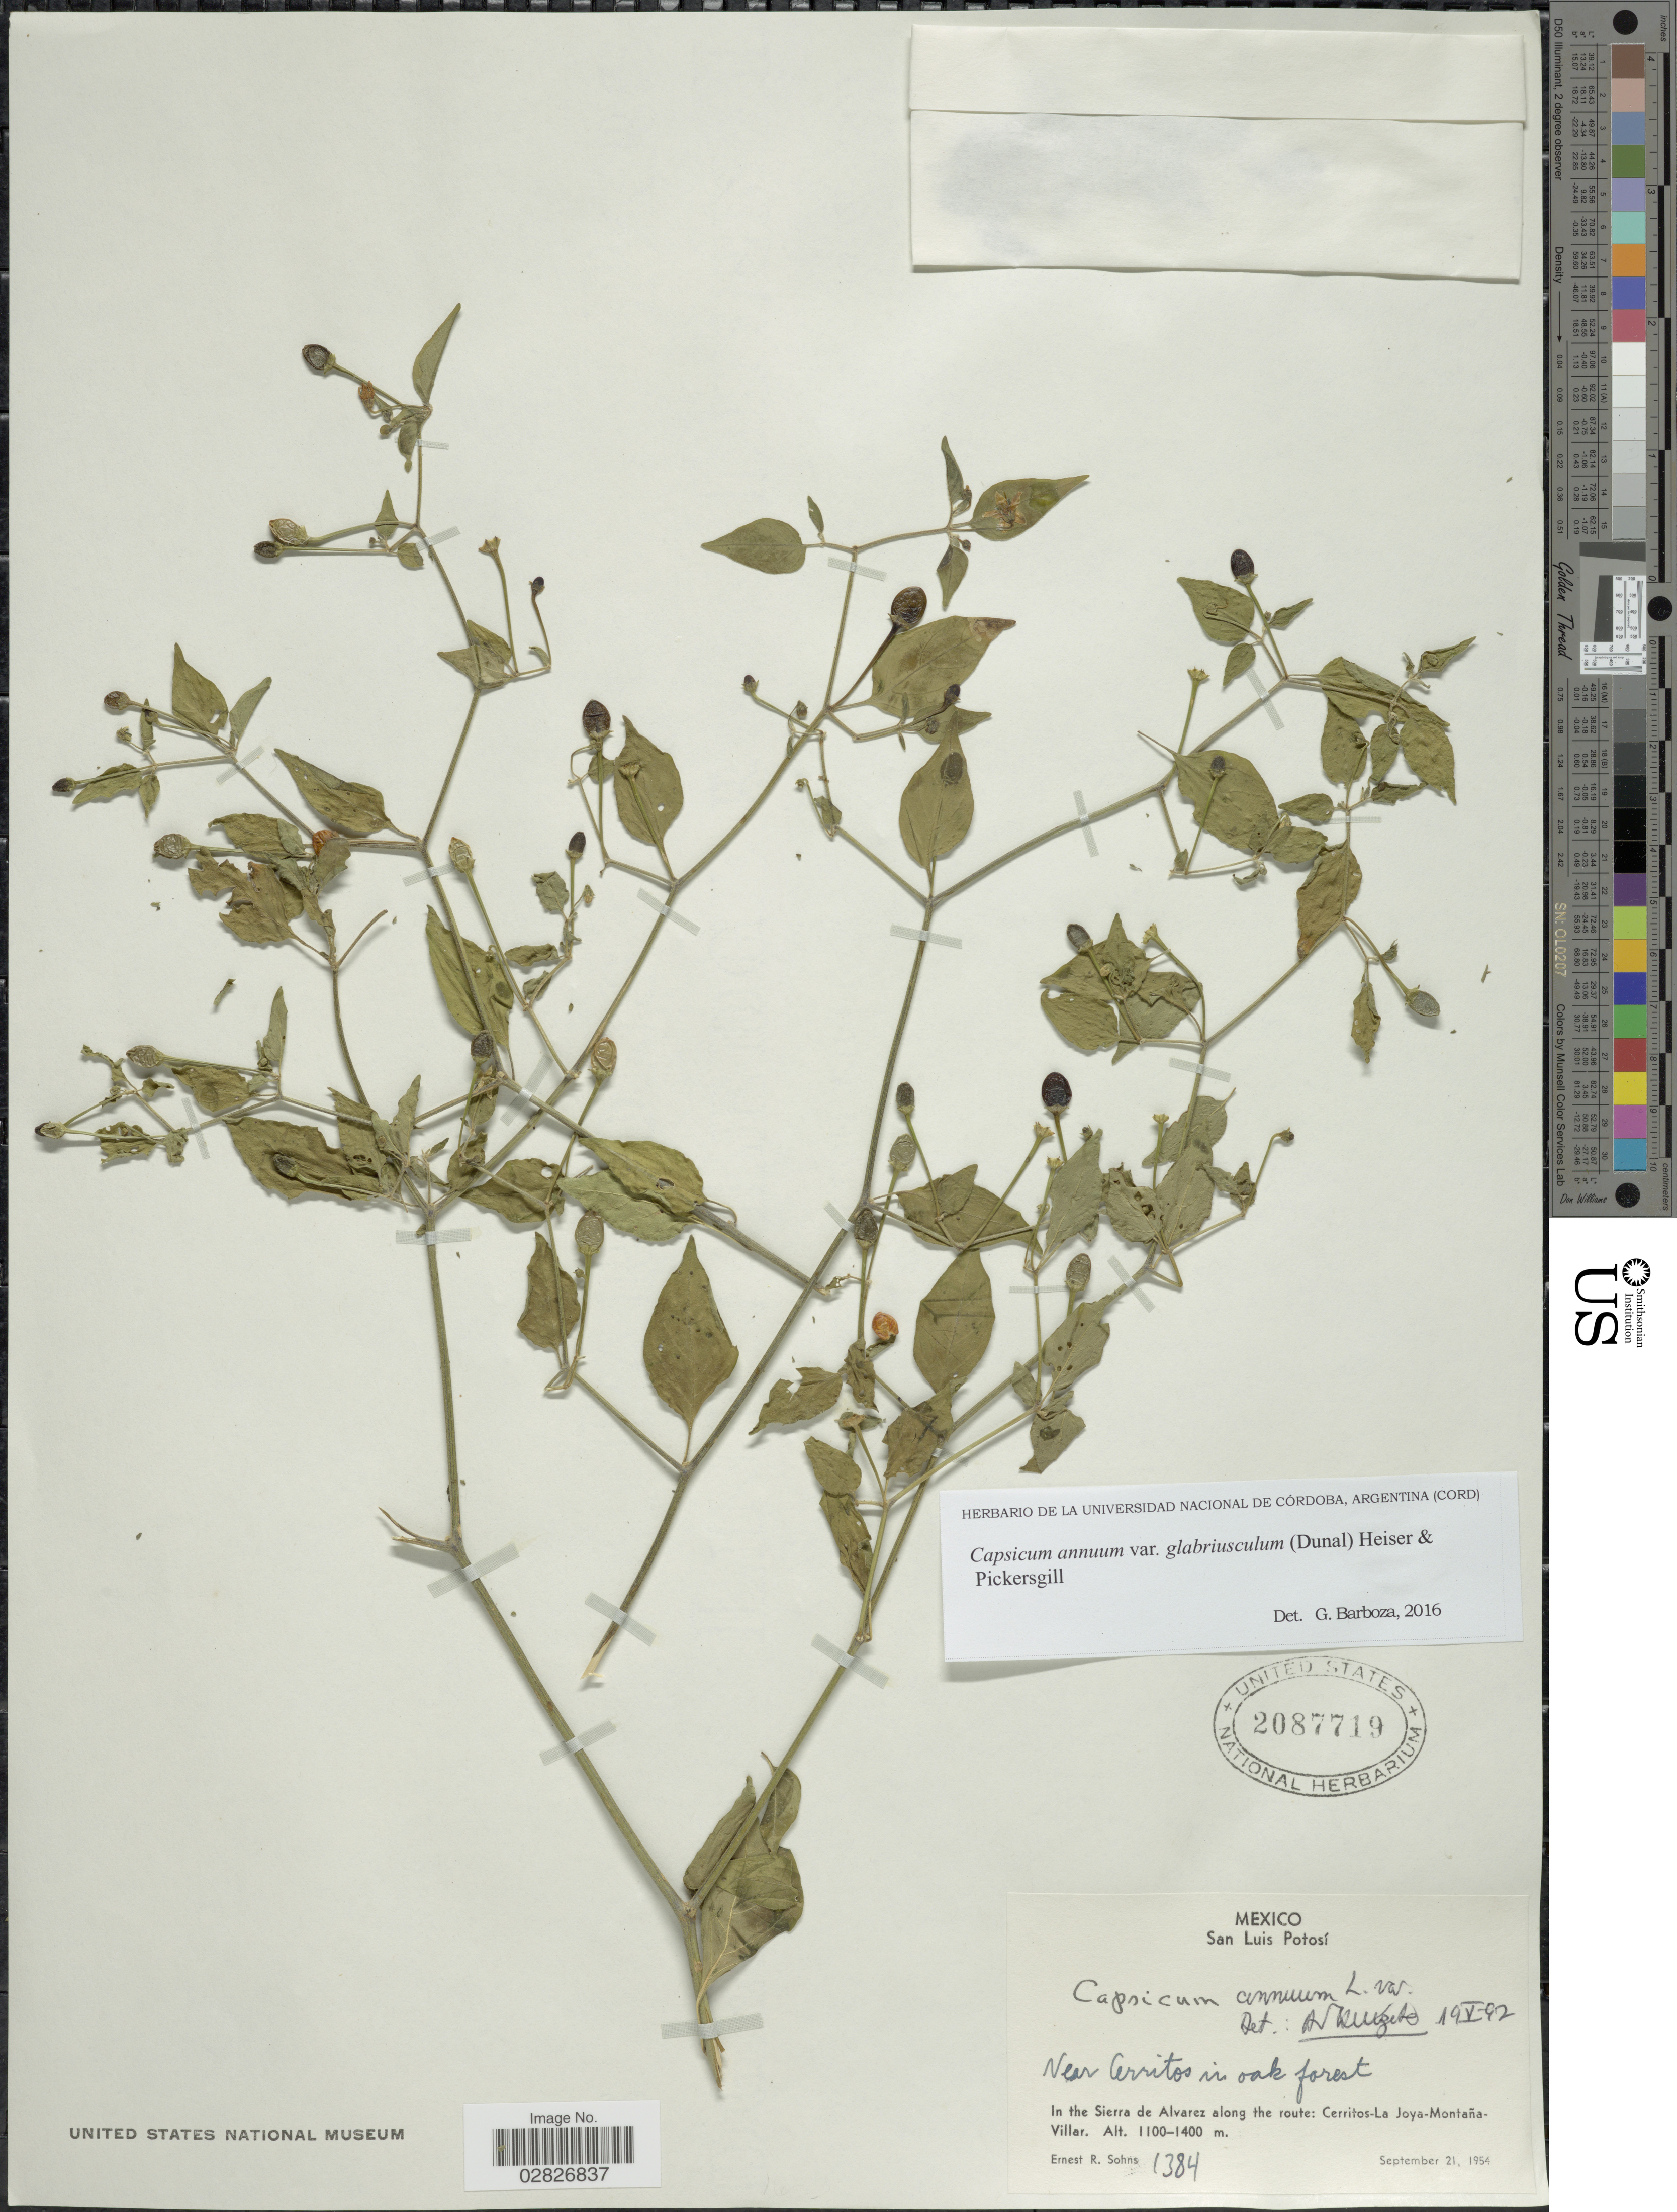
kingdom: Plantae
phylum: Tracheophyta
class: Magnoliopsida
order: Solanales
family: Solanaceae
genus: Capsicum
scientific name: Capsicum annuum var. glabriusculum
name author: (Dunal) Heiser & Pickersgill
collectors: E. R. Sohns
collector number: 1384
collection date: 1954-09-21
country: Mexico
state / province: San Luis Potosí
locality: Near Cerrritos in oak forest. In the Sierra de Alvarez along the route, Cerritos-La Joya-Montaña-Villar.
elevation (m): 1100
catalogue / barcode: US 2087719